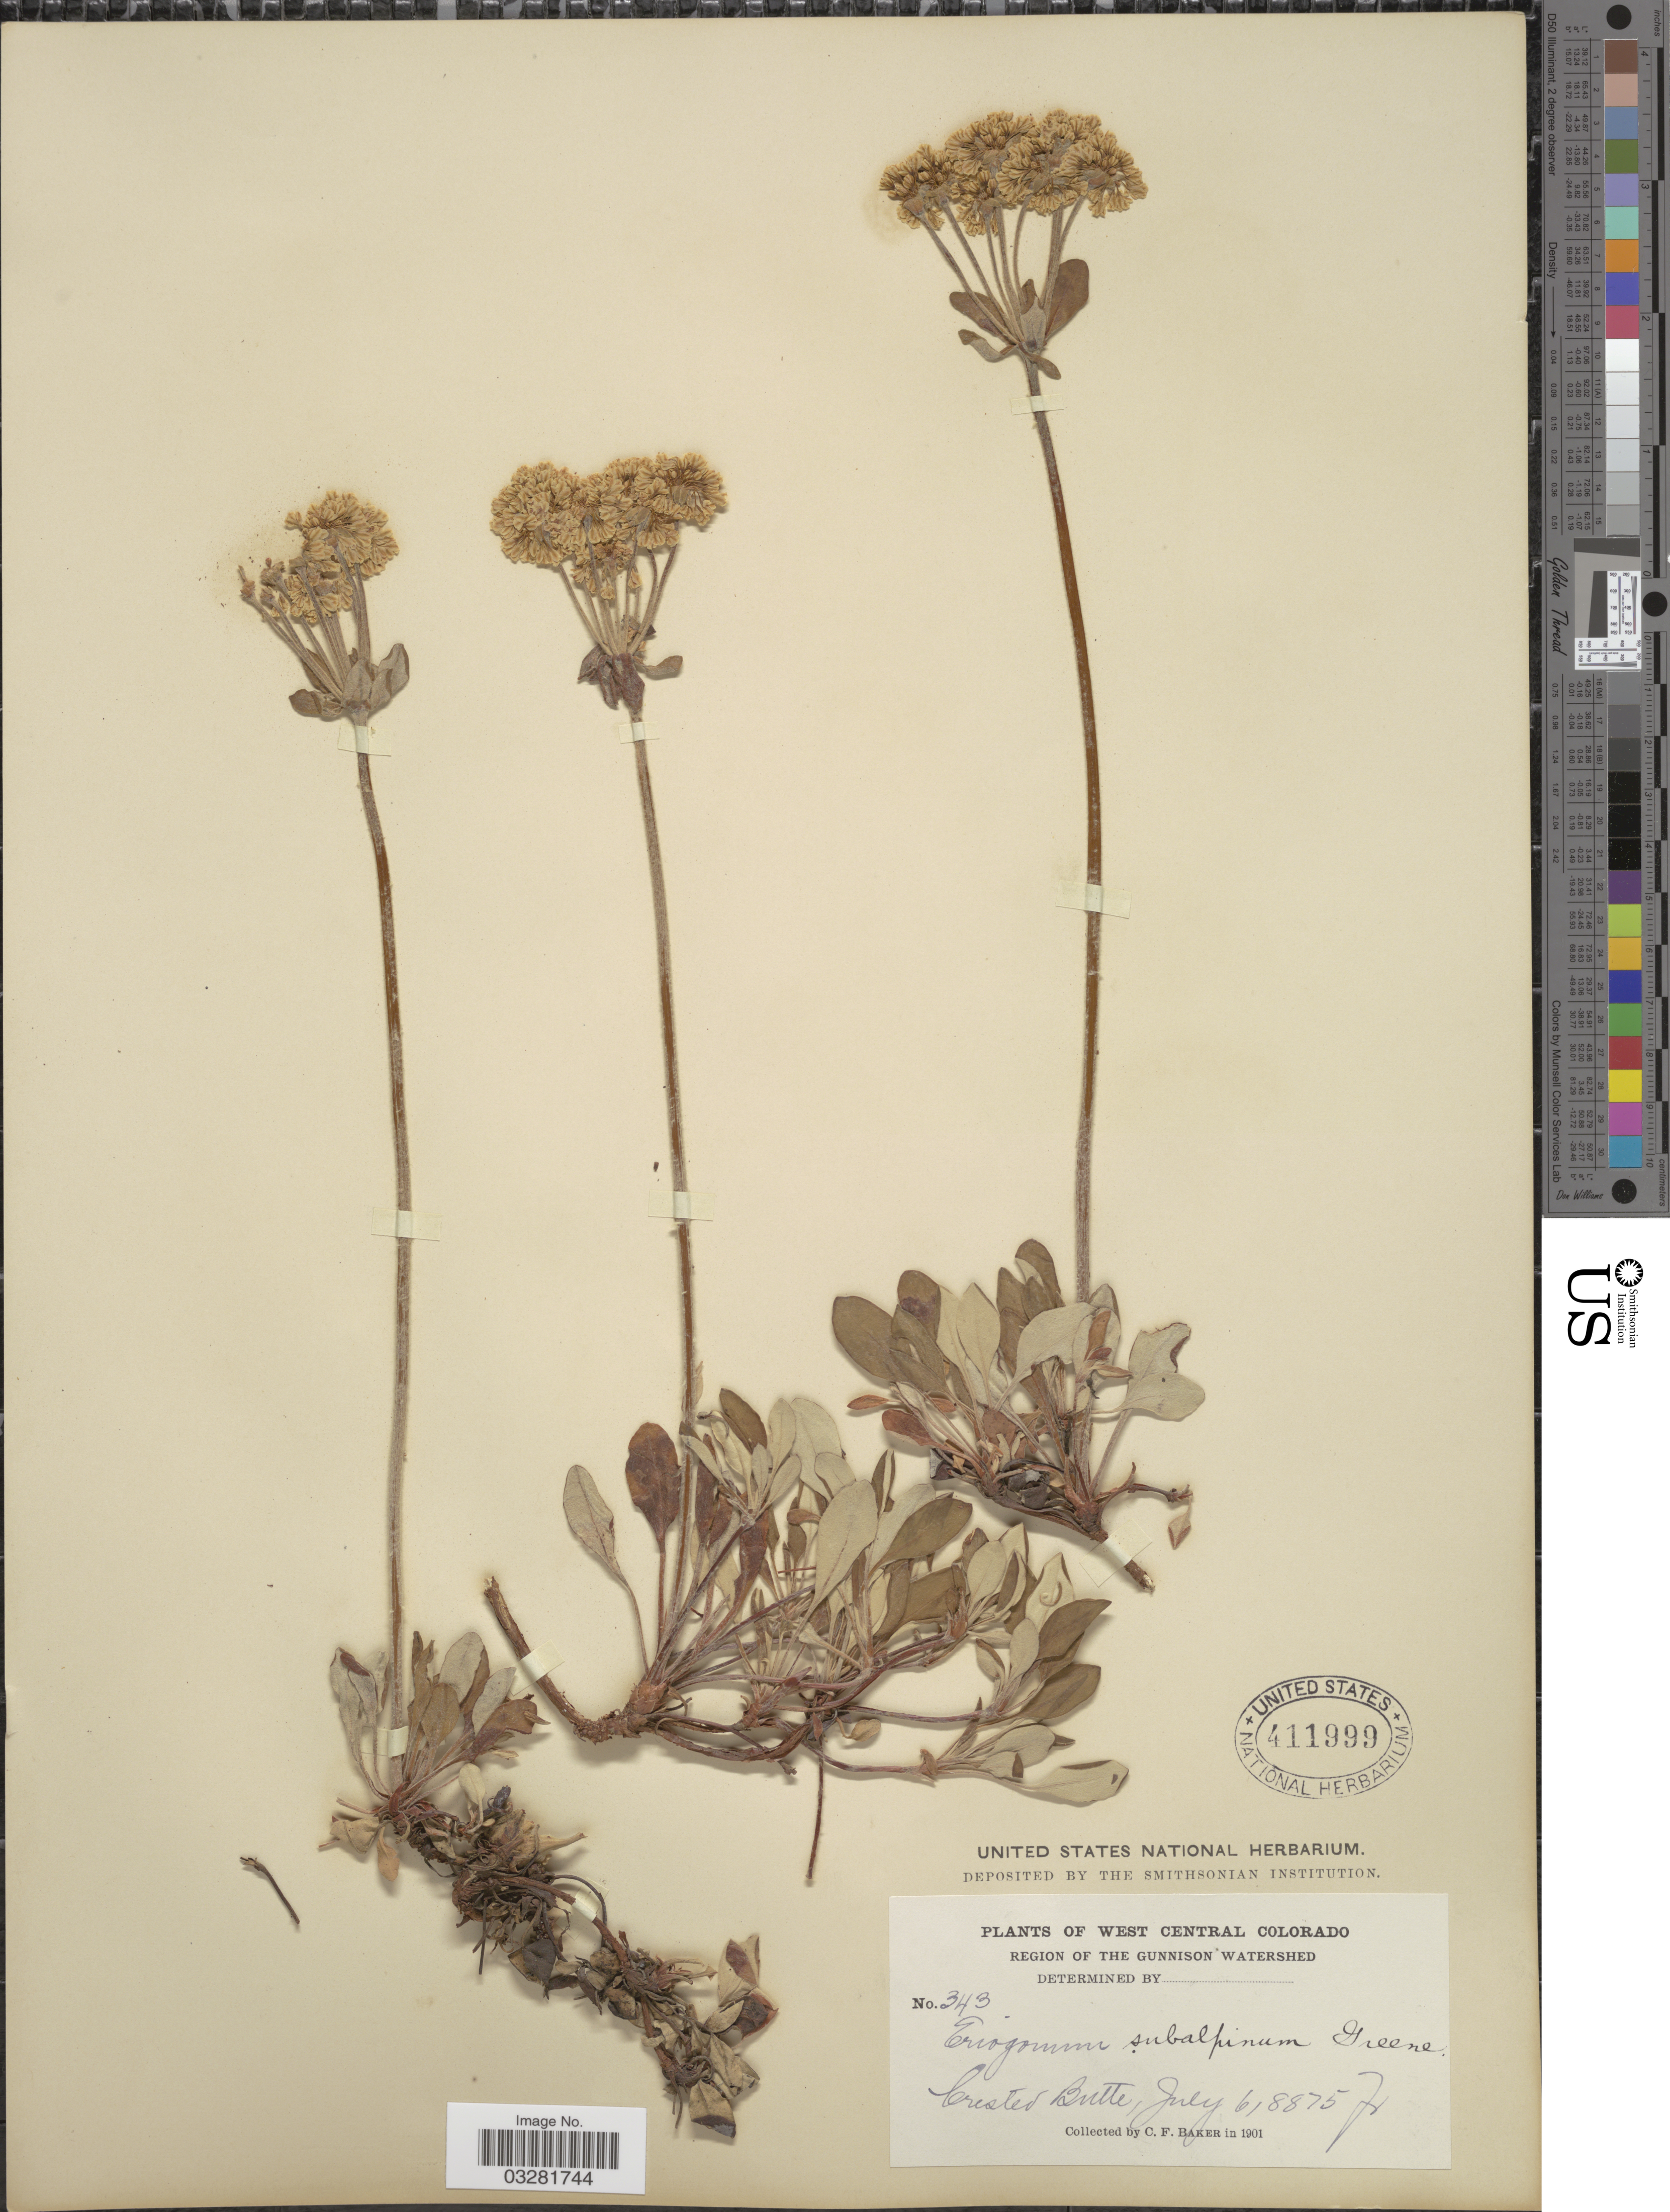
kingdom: Plantae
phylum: Tracheophyta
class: Magnoliopsida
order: Caryophyllales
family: Polygonaceae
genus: Eriogonum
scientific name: Eriogonum umbellatum var. subalpinum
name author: M.E. Jones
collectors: C. F. Baker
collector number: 343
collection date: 1901-07-06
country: United States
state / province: Colorado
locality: West Central Colorado. Region of the Gunnison Watershed. Crested Butte.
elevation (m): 2705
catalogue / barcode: US 411999